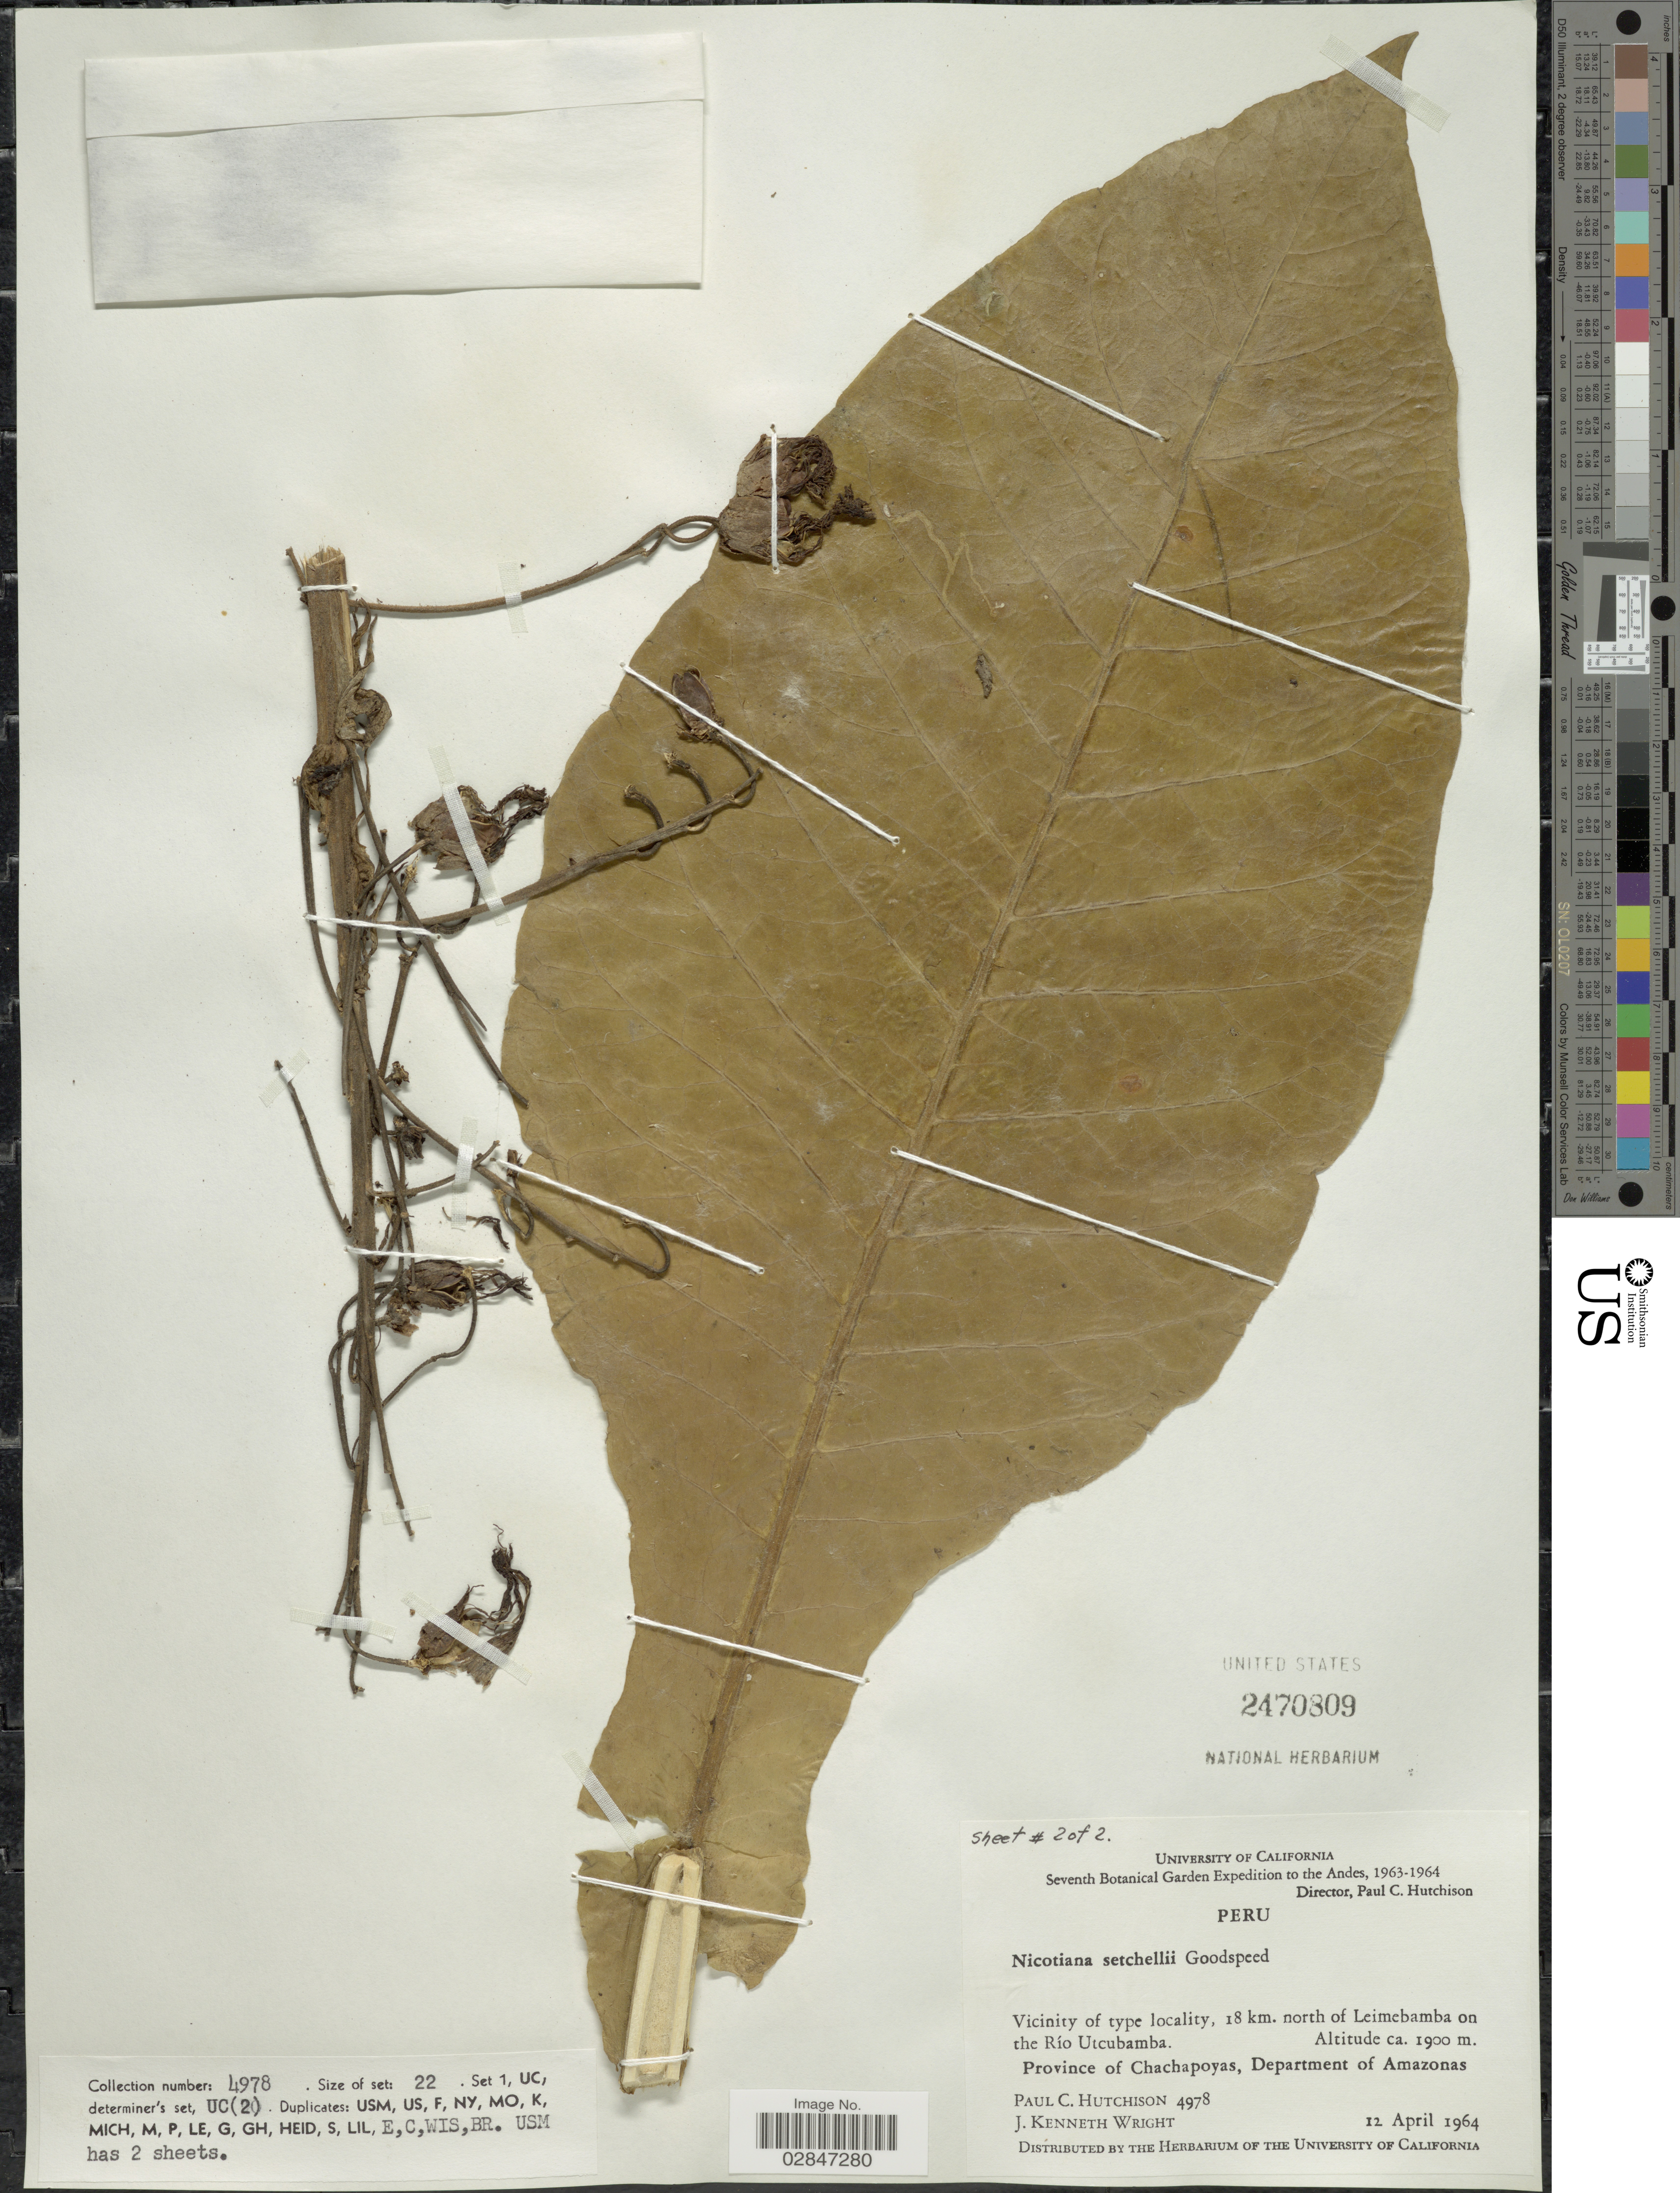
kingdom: Plantae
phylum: Tracheophyta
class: Magnoliopsida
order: Solanales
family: Solanaceae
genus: Nicotiana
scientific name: Nicotiana setchellii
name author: Goodsp.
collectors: P. C. Hutchison & J. K. Wright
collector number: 4978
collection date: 1964-04-12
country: Peru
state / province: Amazonas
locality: The Andes, Vicinity of type locality, 18 km. north of Leimebamba on the Río Utcubamba, Province of Chachapoyas, Department of Amazonas.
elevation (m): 1900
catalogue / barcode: US 2470809